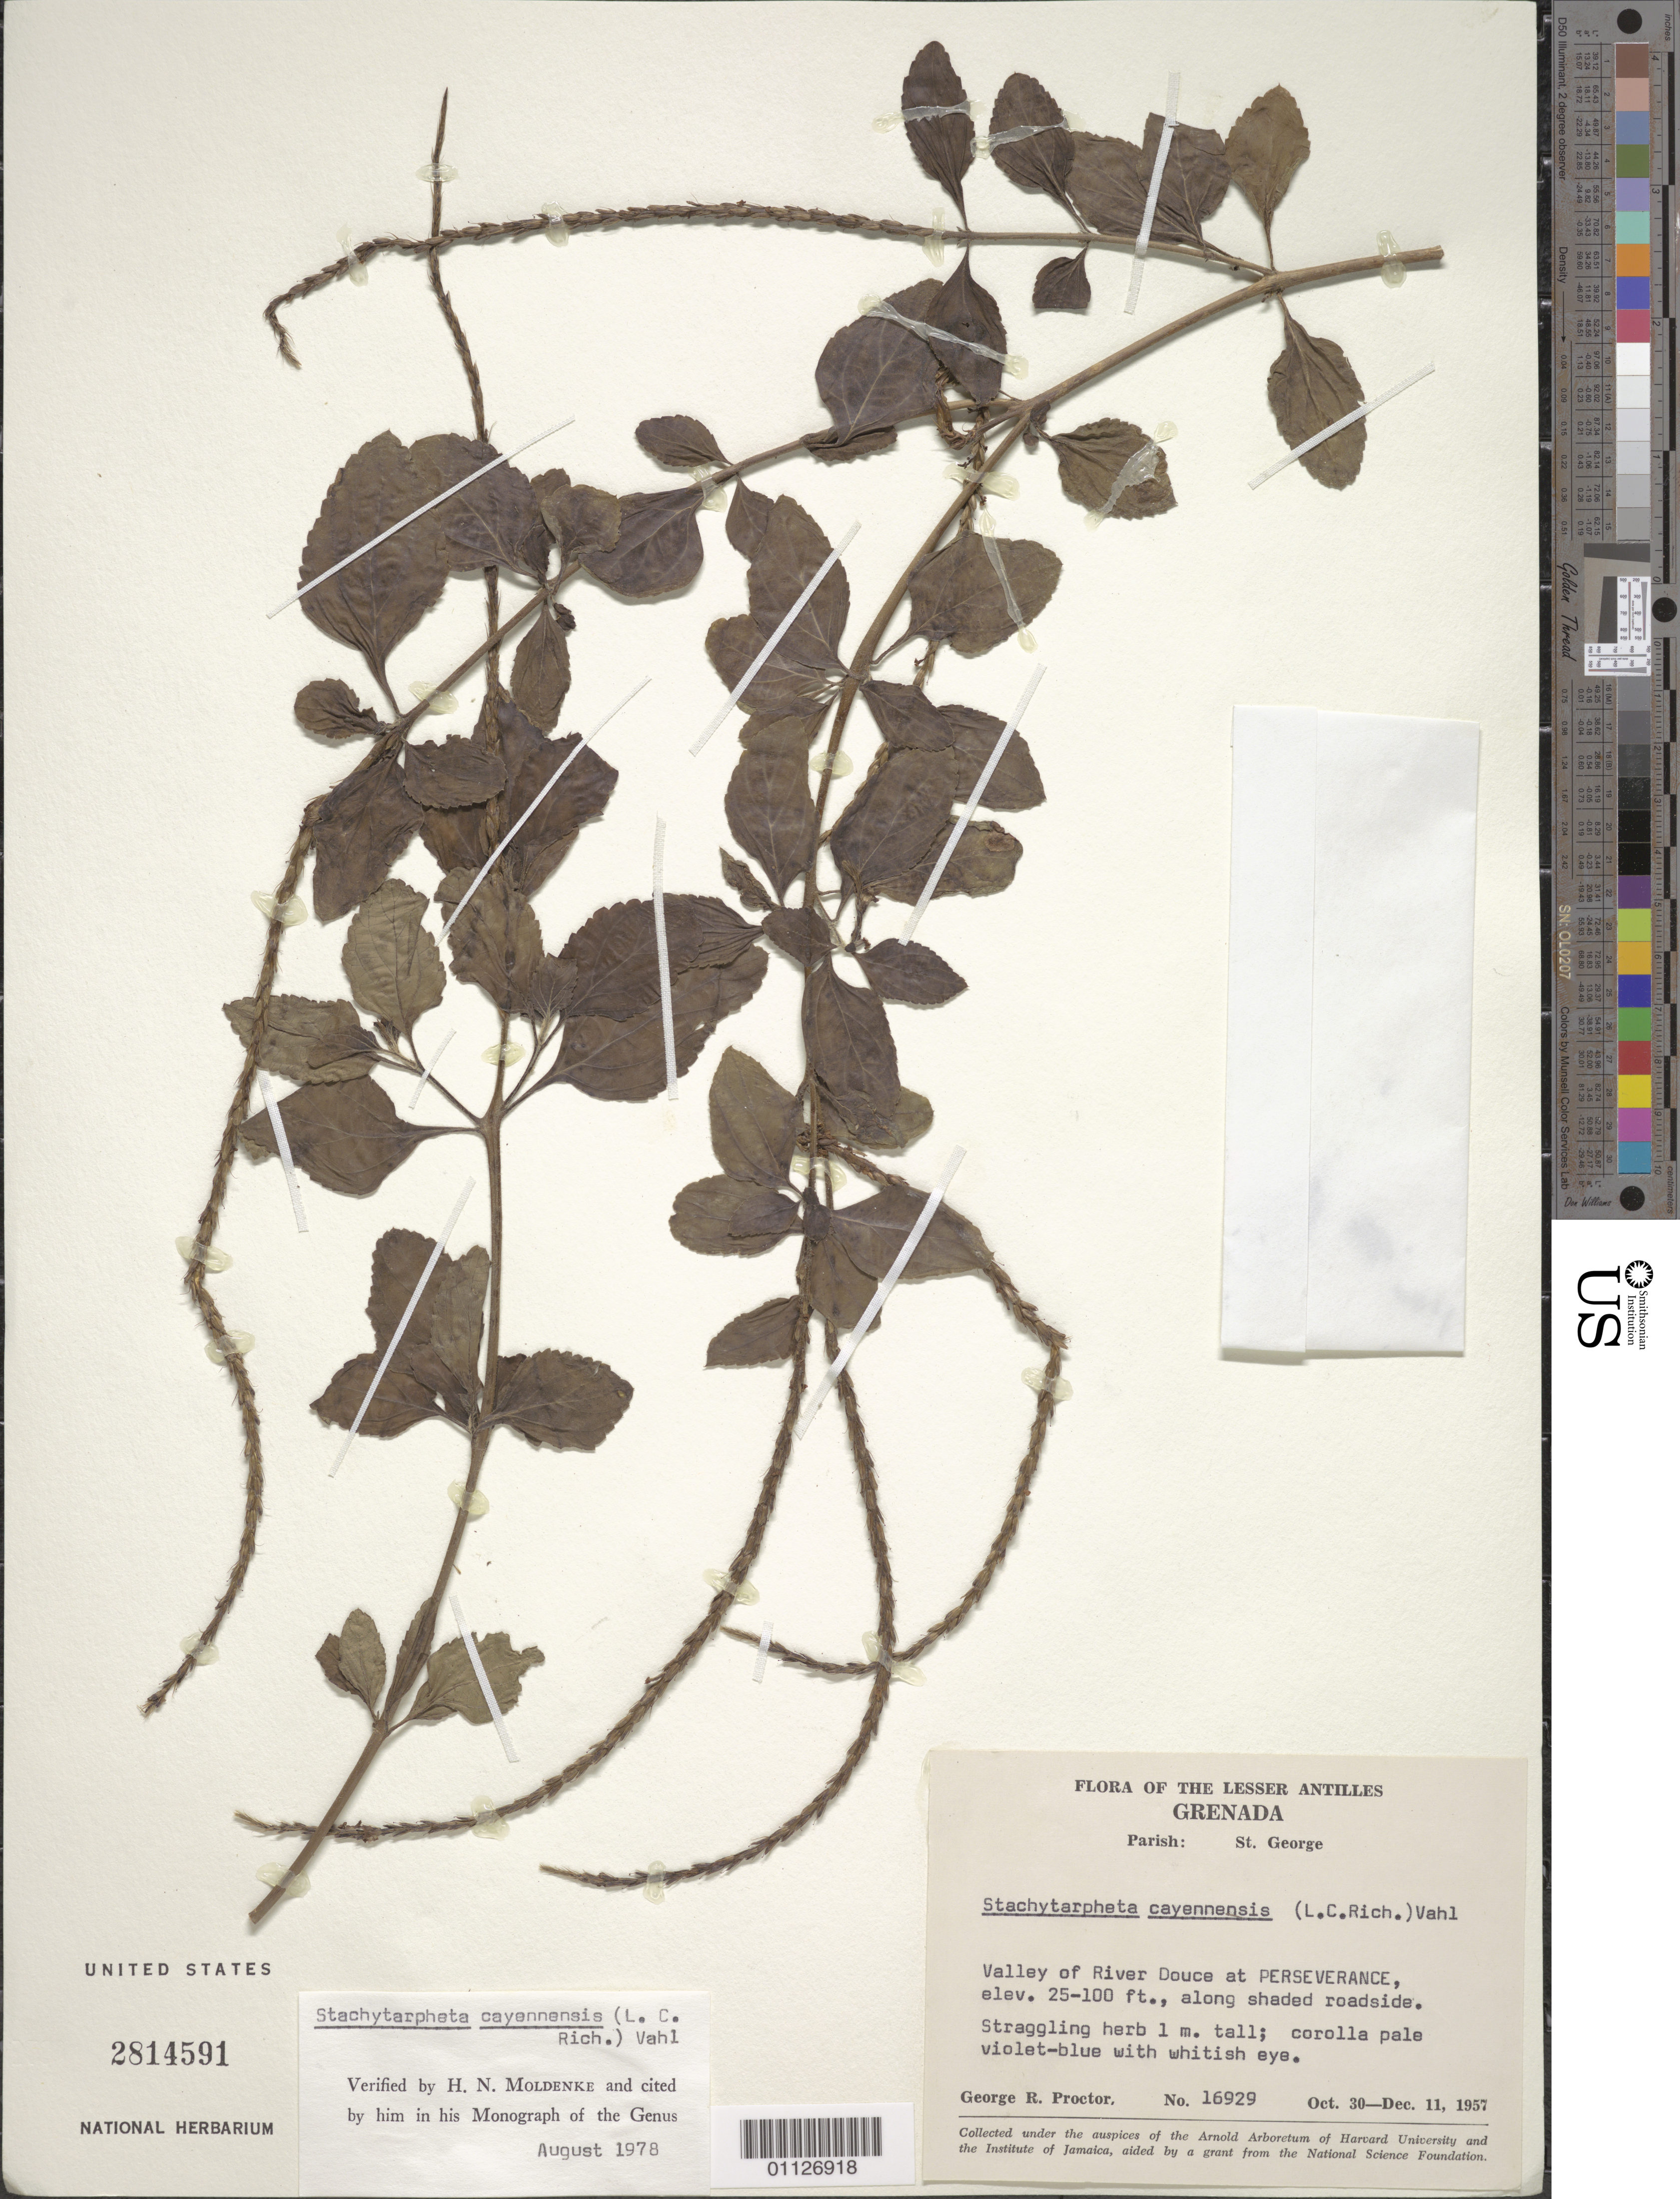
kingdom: Plantae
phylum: Tracheophyta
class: Magnoliopsida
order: Lamiales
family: Verbenaceae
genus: Stachytarpheta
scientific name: Stachytarpheta cayennensis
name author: (Rich.) Vahl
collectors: G. R. Proctor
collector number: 16929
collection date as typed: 30 Oct 1957 to 11 Dec 1957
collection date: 1957-10-30/1957-12-11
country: Grenada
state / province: Saint George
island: Grenada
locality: Valley of River Douce at Perseverance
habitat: along shaded roadside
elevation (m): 8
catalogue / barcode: US 2814591